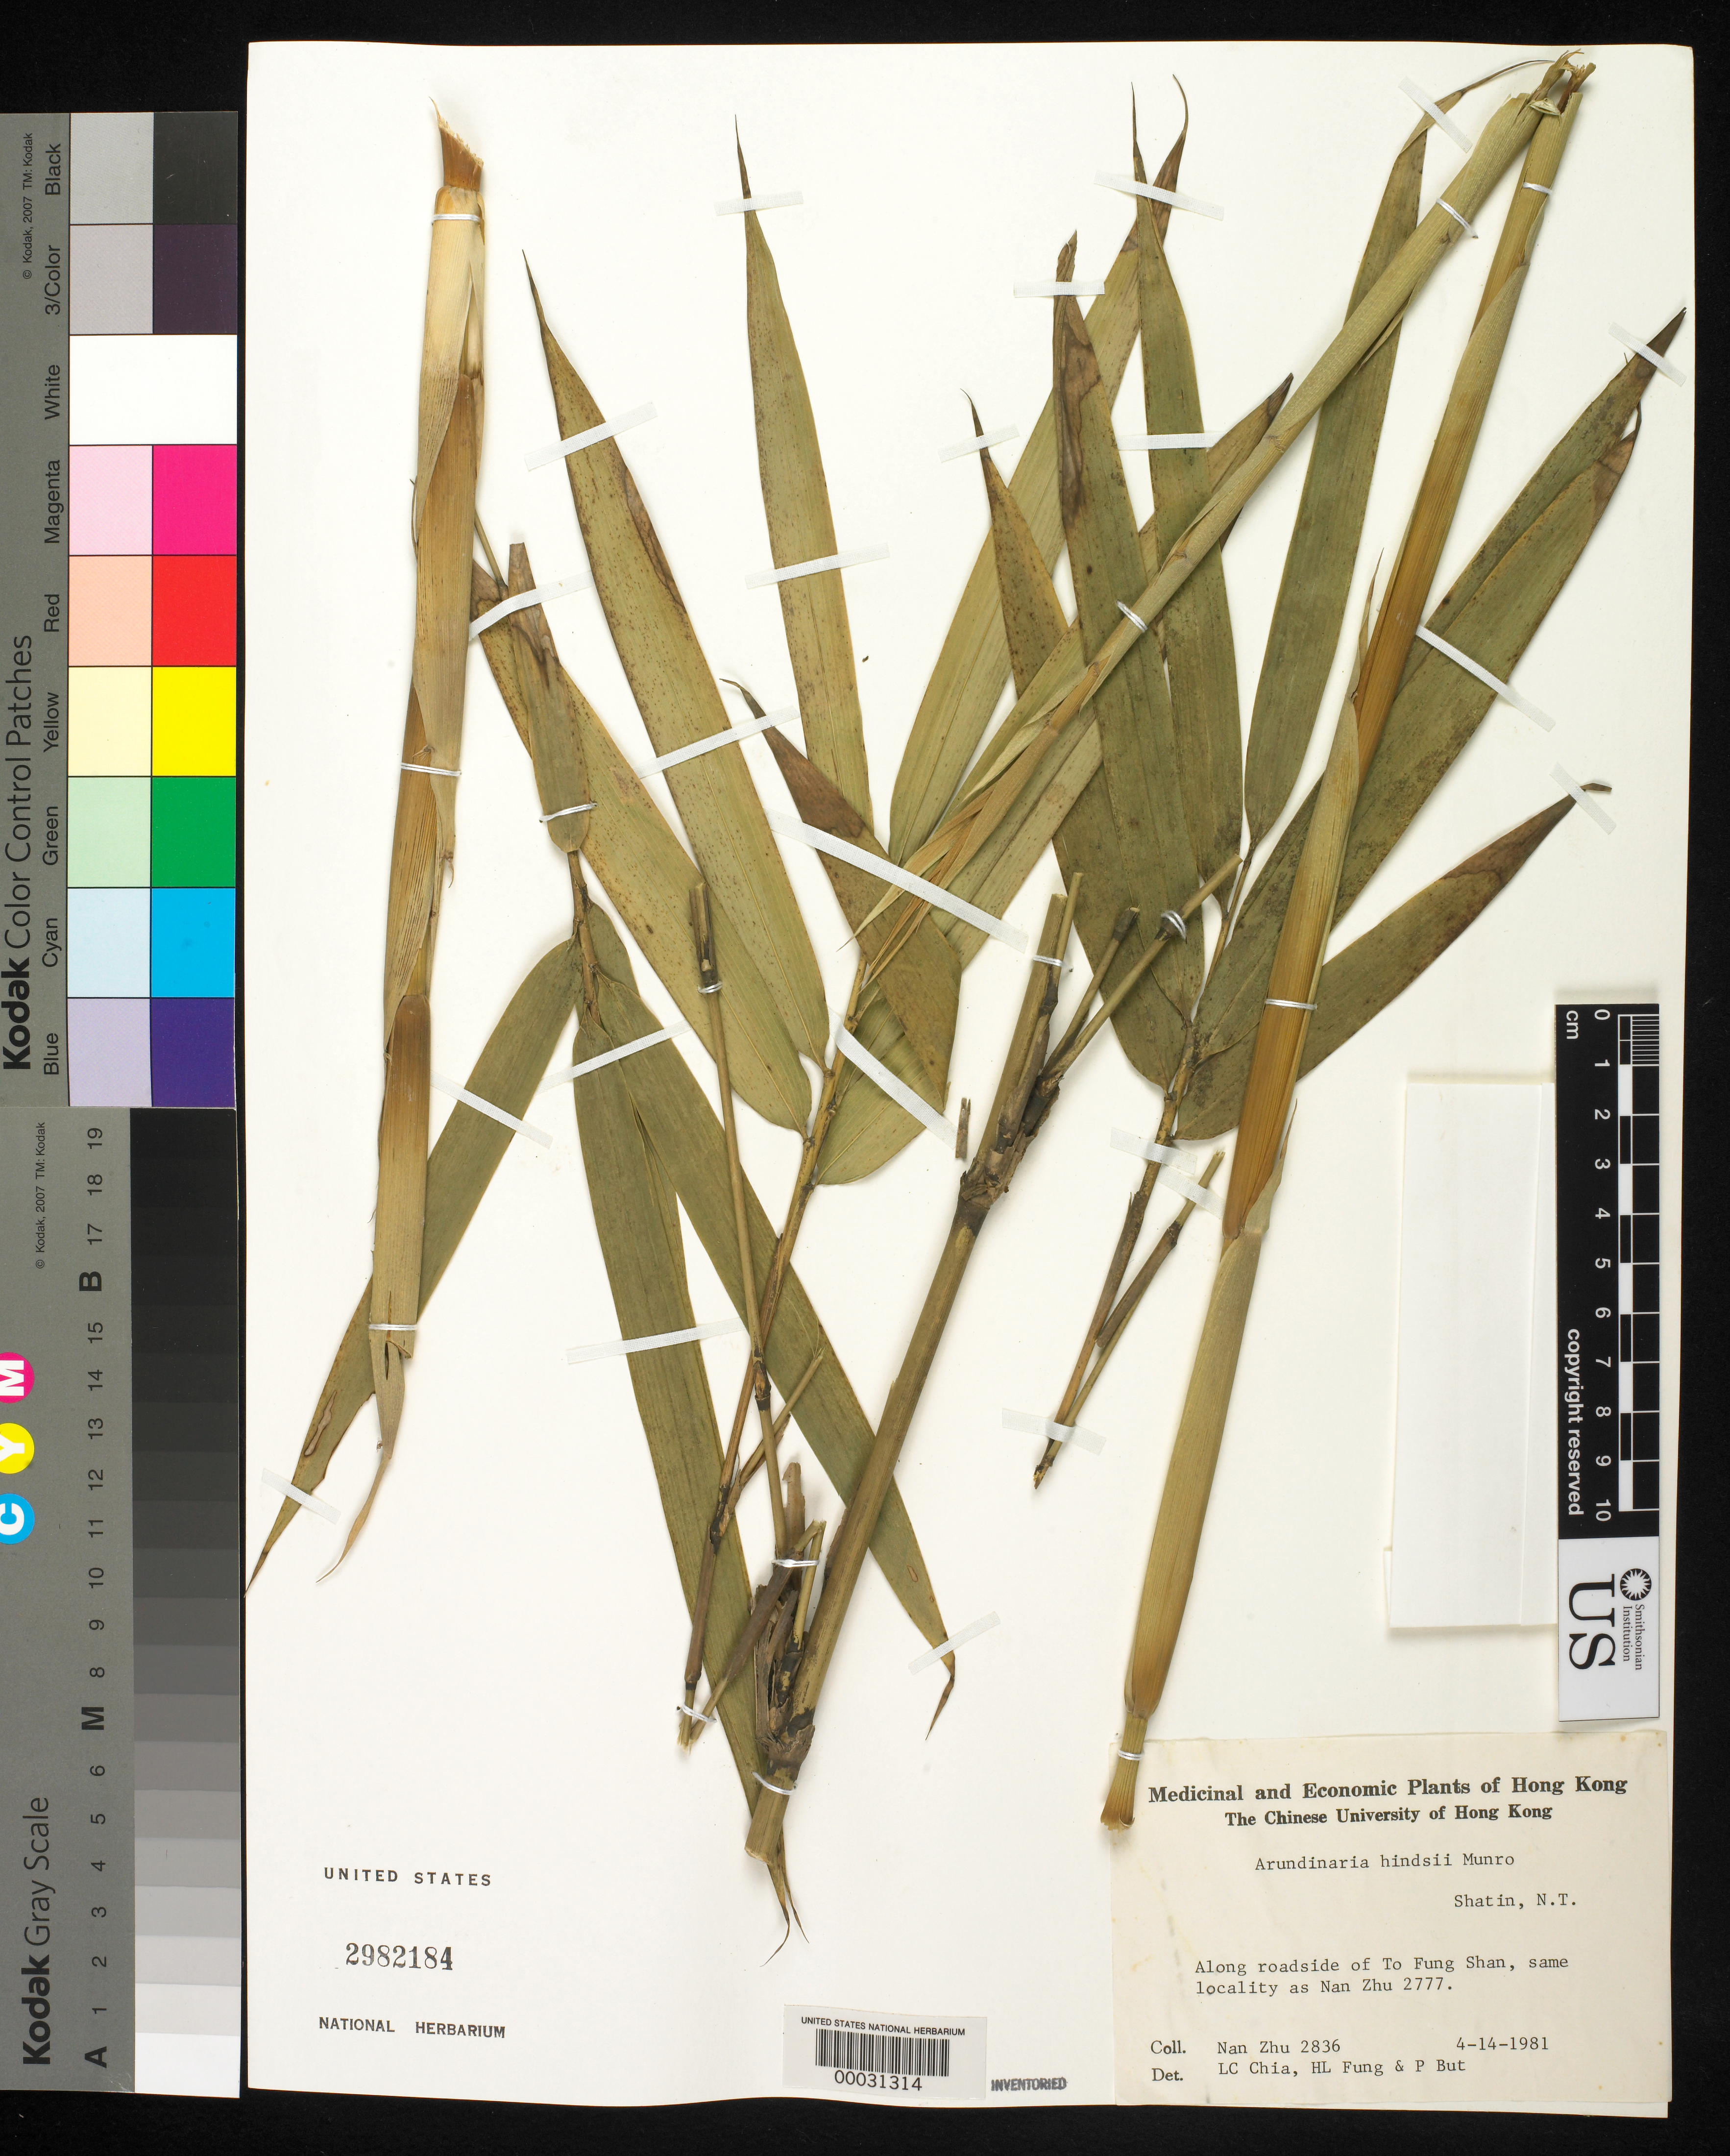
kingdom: Plantae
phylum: Tracheophyta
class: Liliopsida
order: Poales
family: Poaceae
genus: Pseudosasa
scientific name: Pseudosasa hindsii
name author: (Munro) S.L. Chen & G.Y. Sheng ex T.G. Liang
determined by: Poaceae Reorganization Project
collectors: N. Zhu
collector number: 2836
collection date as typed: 14 Apr 1981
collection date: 1981-04-14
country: China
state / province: Hong Kong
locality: Shatin, to fung shan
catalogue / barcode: US 2982184